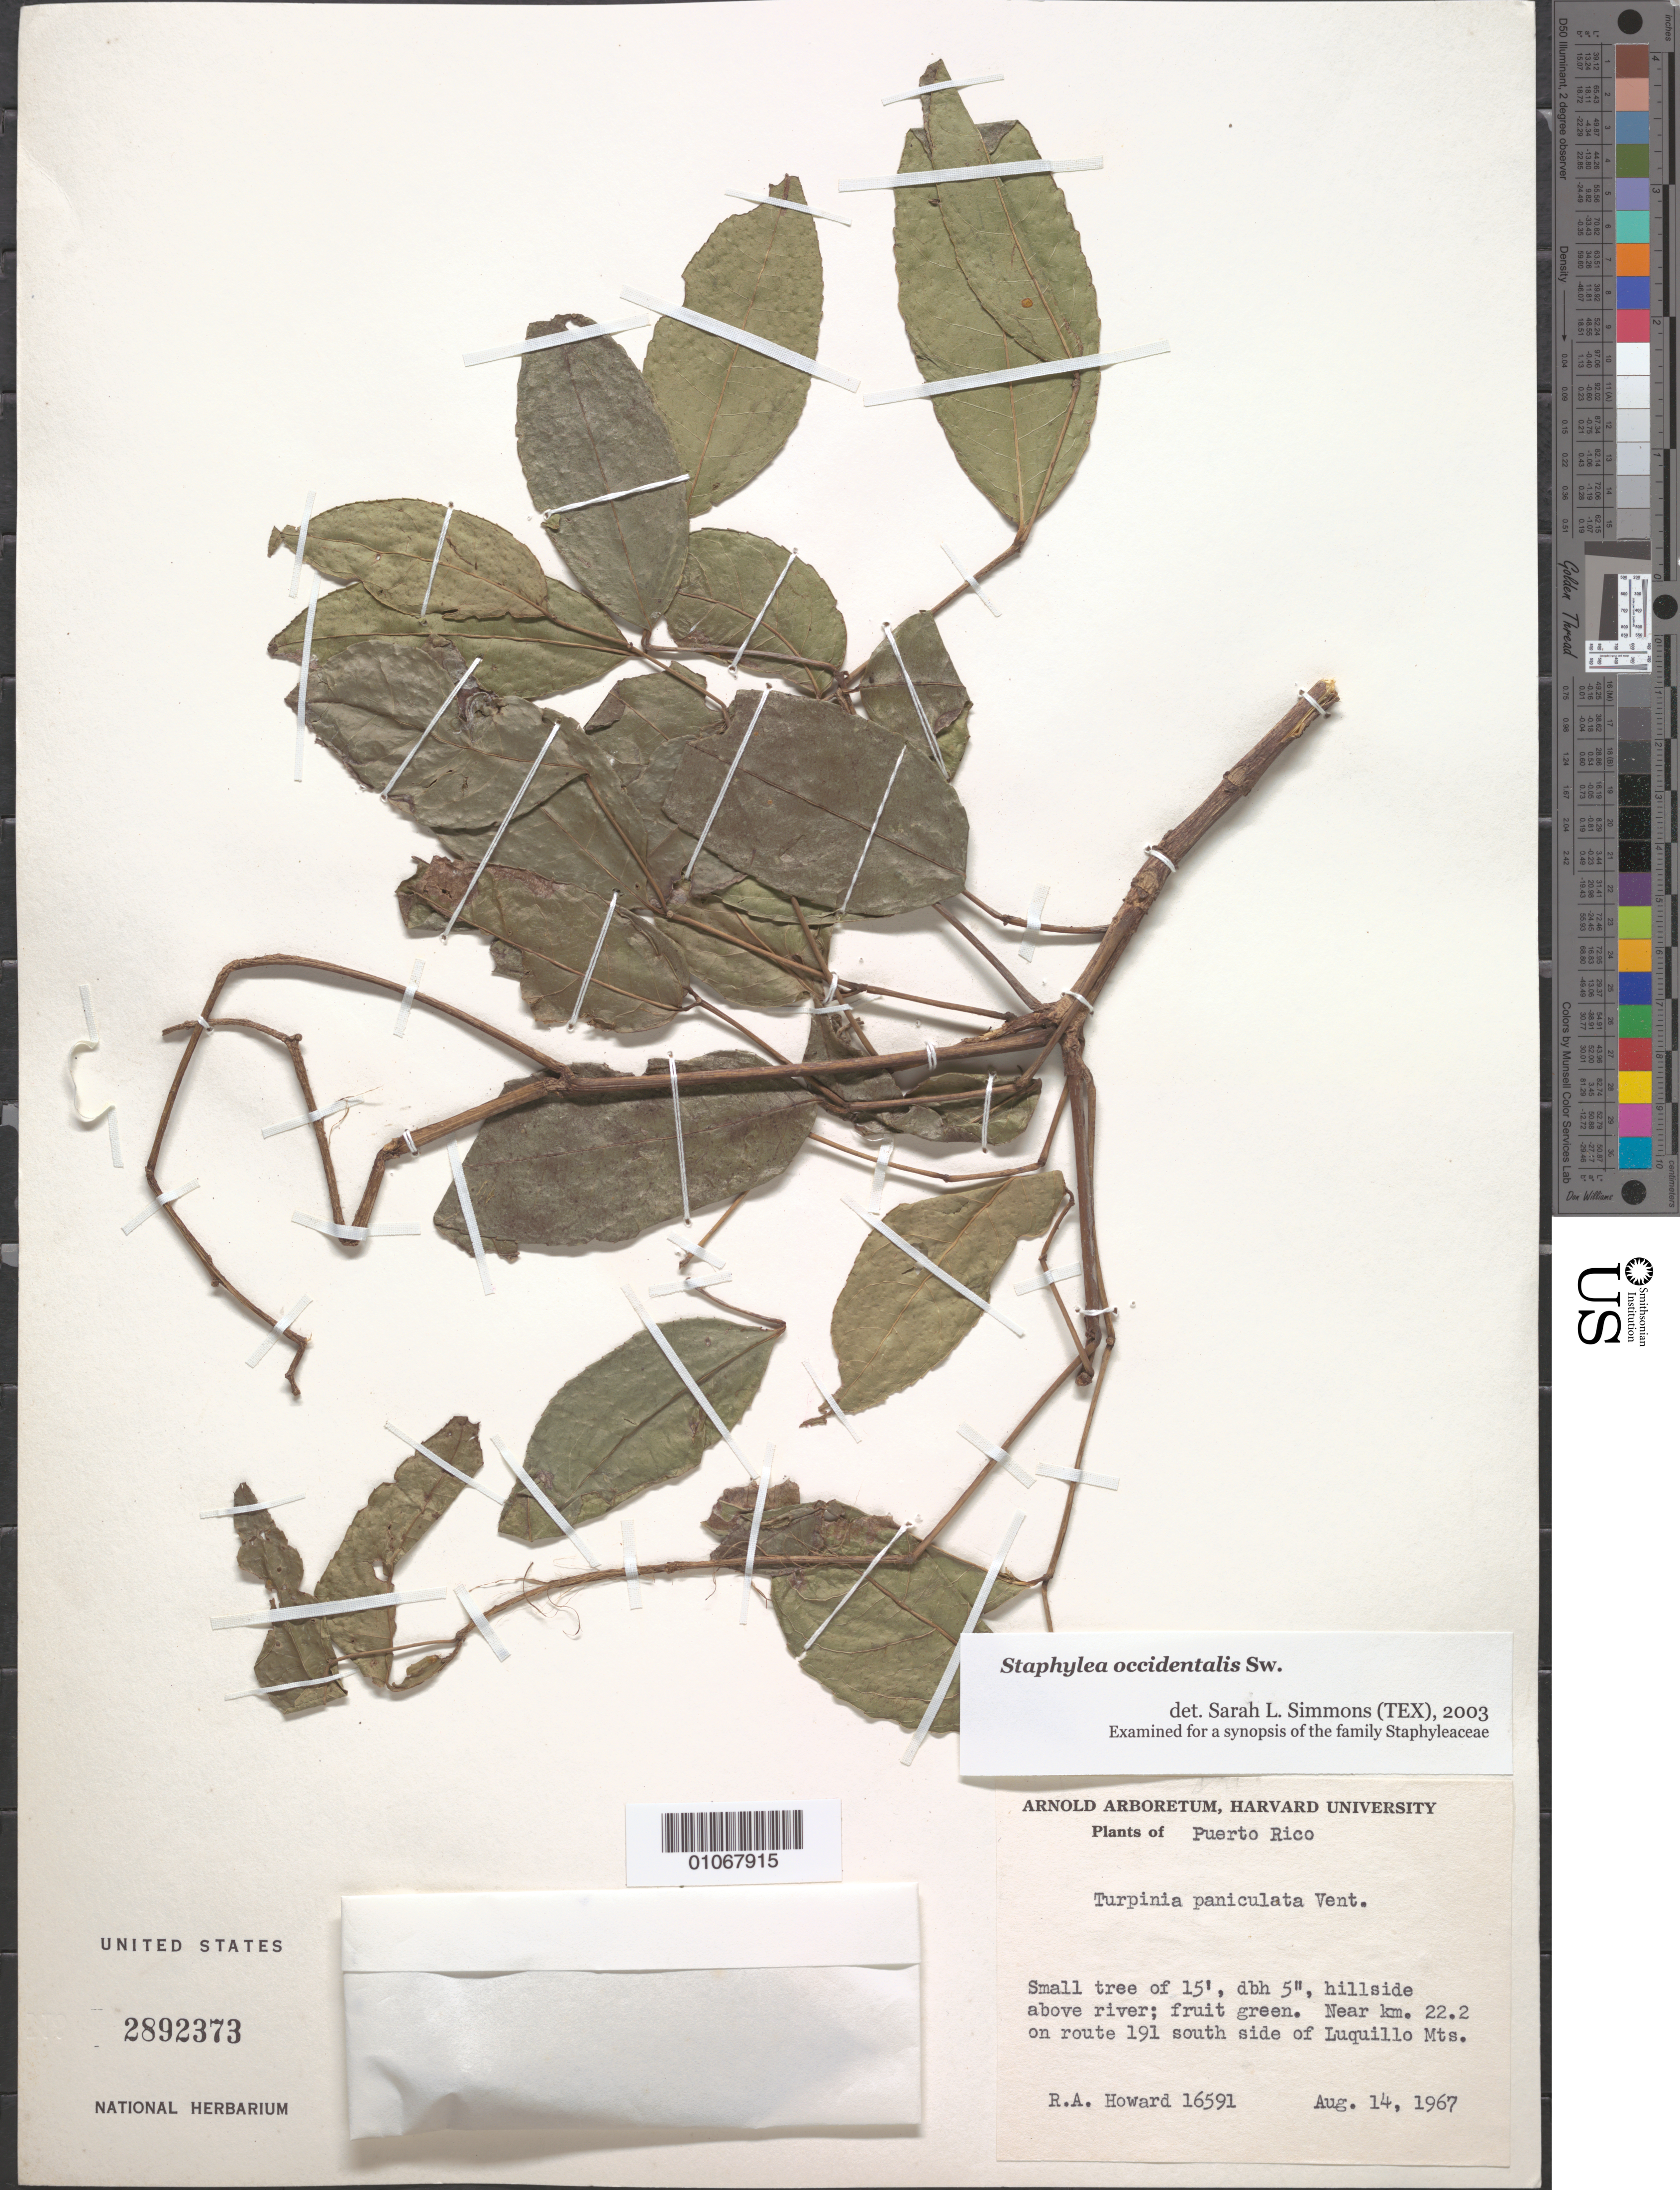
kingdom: Plantae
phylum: Tracheophyta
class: Magnoliopsida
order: Crossosomatales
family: Staphyleaceae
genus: Turpinia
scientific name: Turpinia occidentalis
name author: (Sw.) G. Don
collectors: R. A. Howard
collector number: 16591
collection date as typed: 14 Aug 1967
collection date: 1967-08-14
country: Puerto Rico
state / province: Luquillo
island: Puerto Rico I.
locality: Hillside above river.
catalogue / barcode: US 2892373